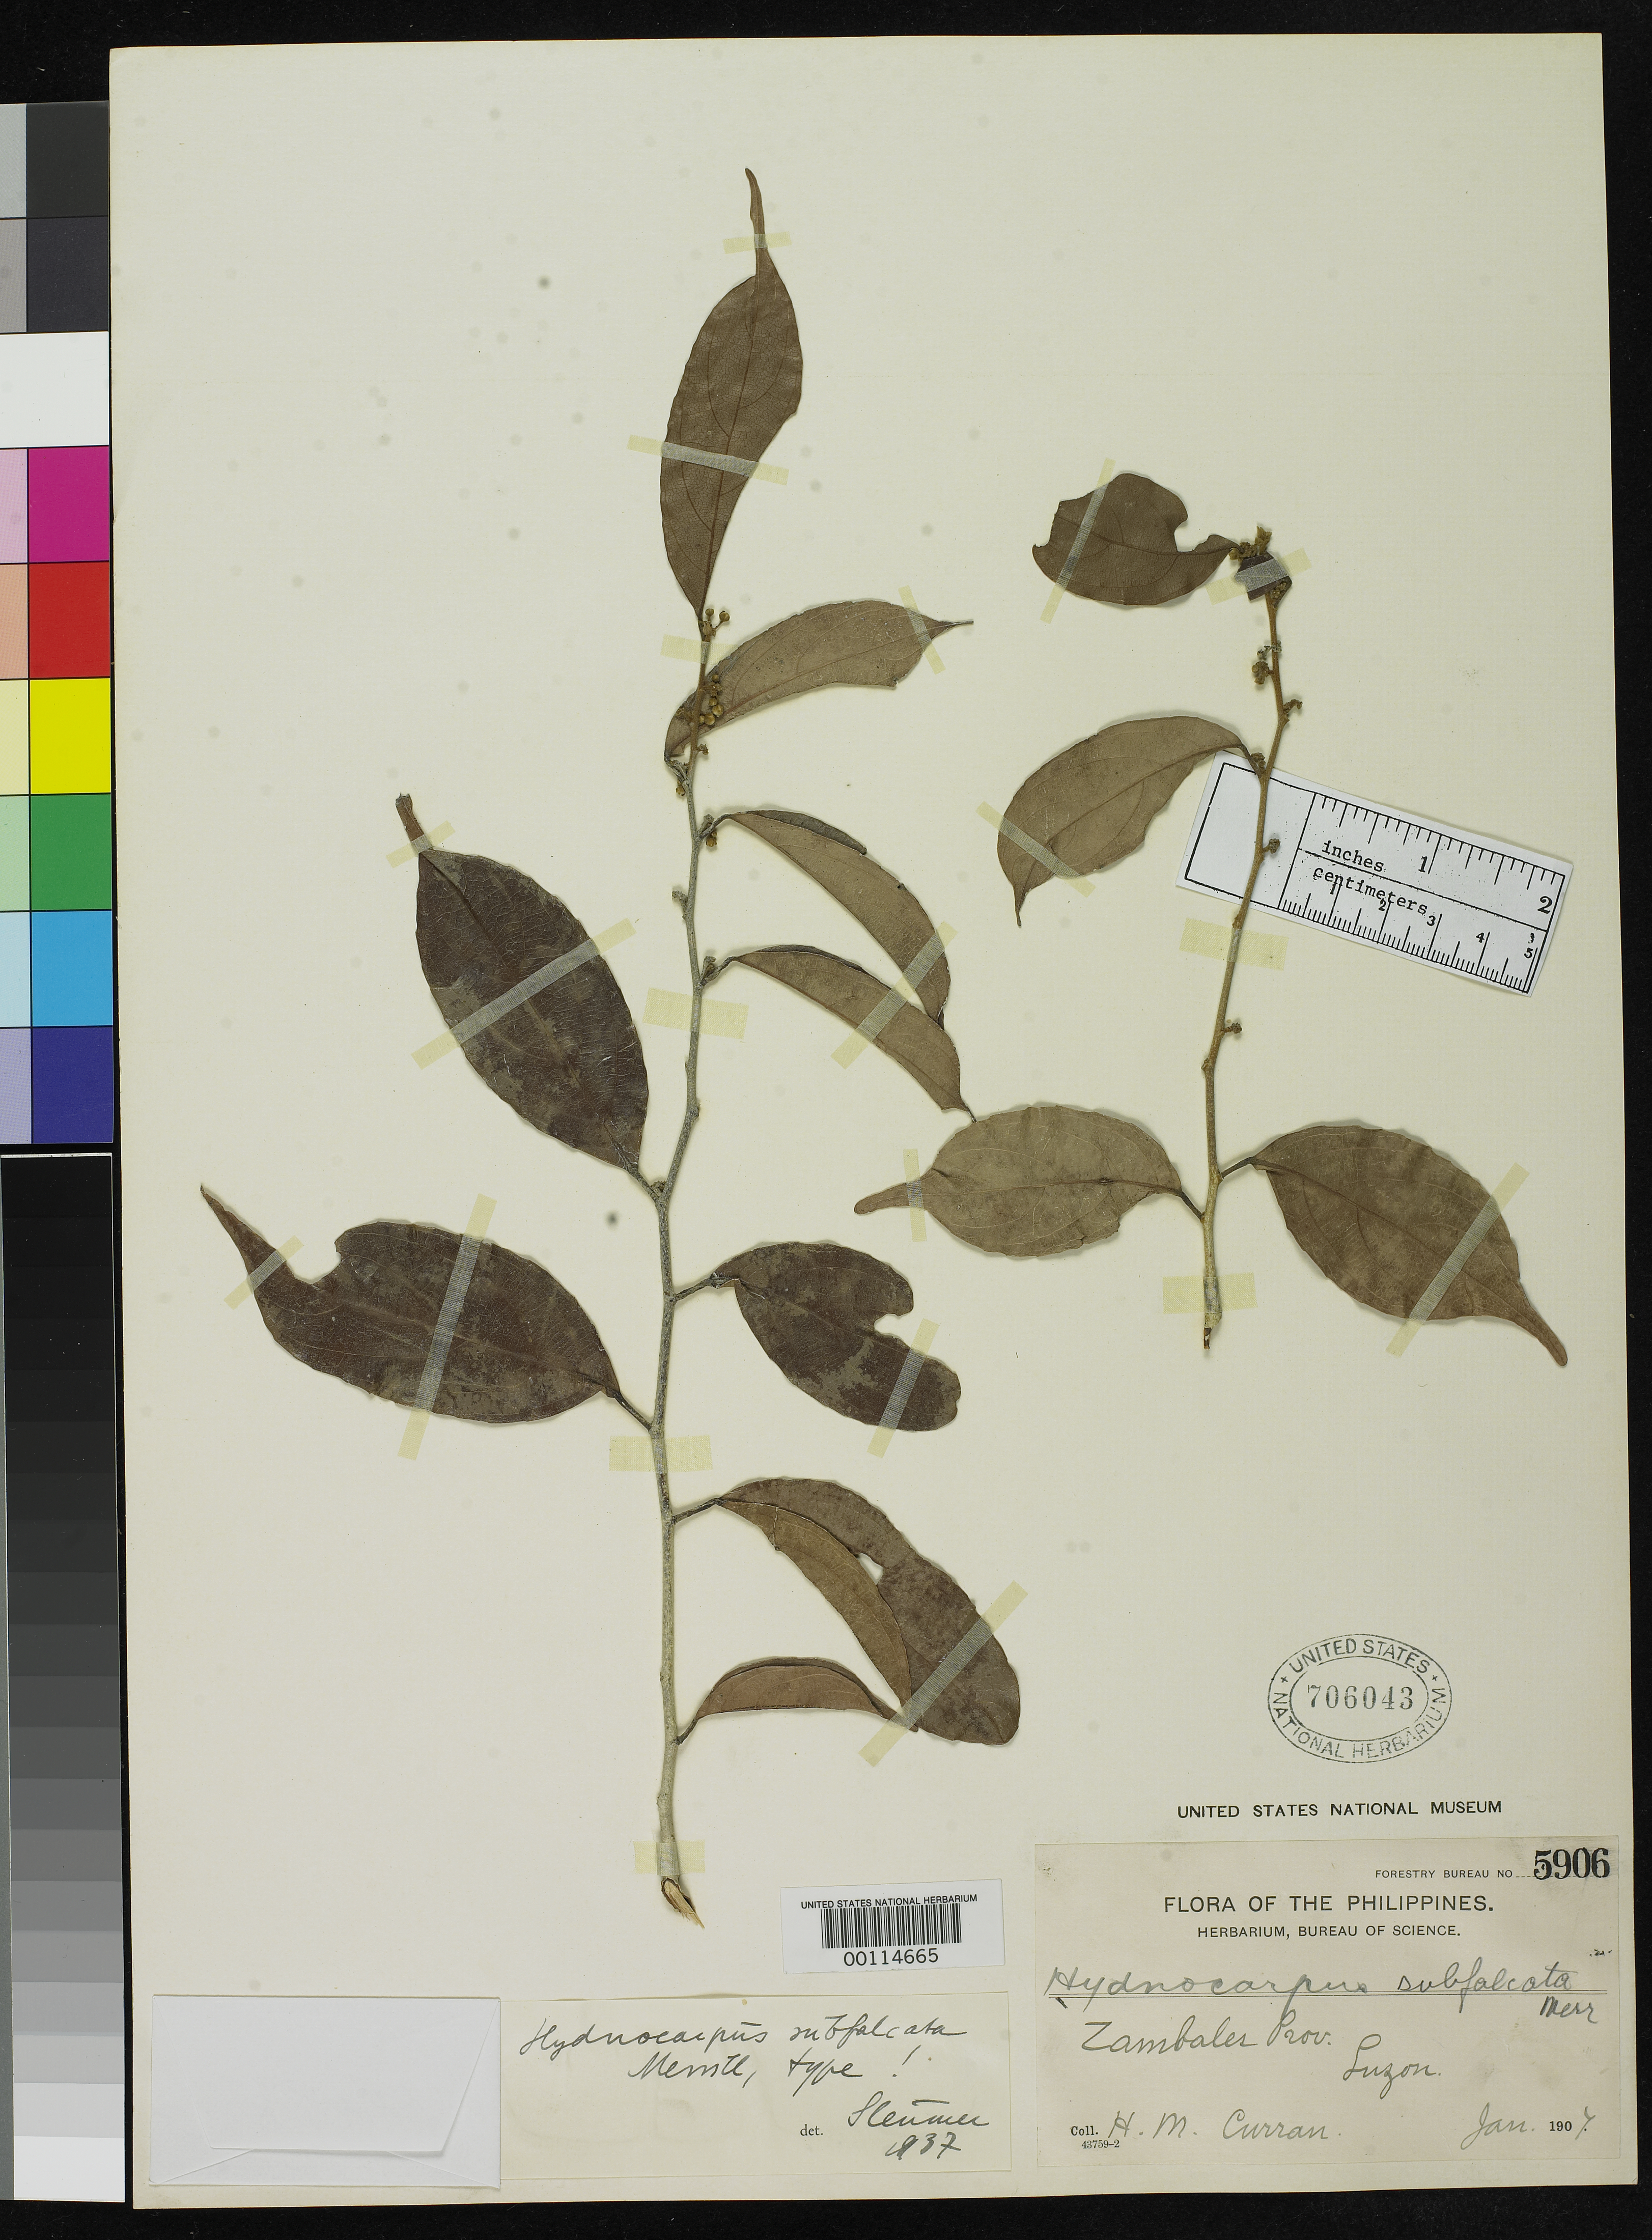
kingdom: Plantae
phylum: Tracheophyta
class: Magnoliopsida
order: Malpighiales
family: Achariaceae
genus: Hydnocarpus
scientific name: Hydnocarpus subfalcatus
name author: Merr.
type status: Isotype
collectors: H. M. Curran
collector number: Bur. Sci. 5906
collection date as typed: Jan 1907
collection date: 1907-01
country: Philippines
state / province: Central Luzon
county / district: Zambales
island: Luzon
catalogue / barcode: US 706043